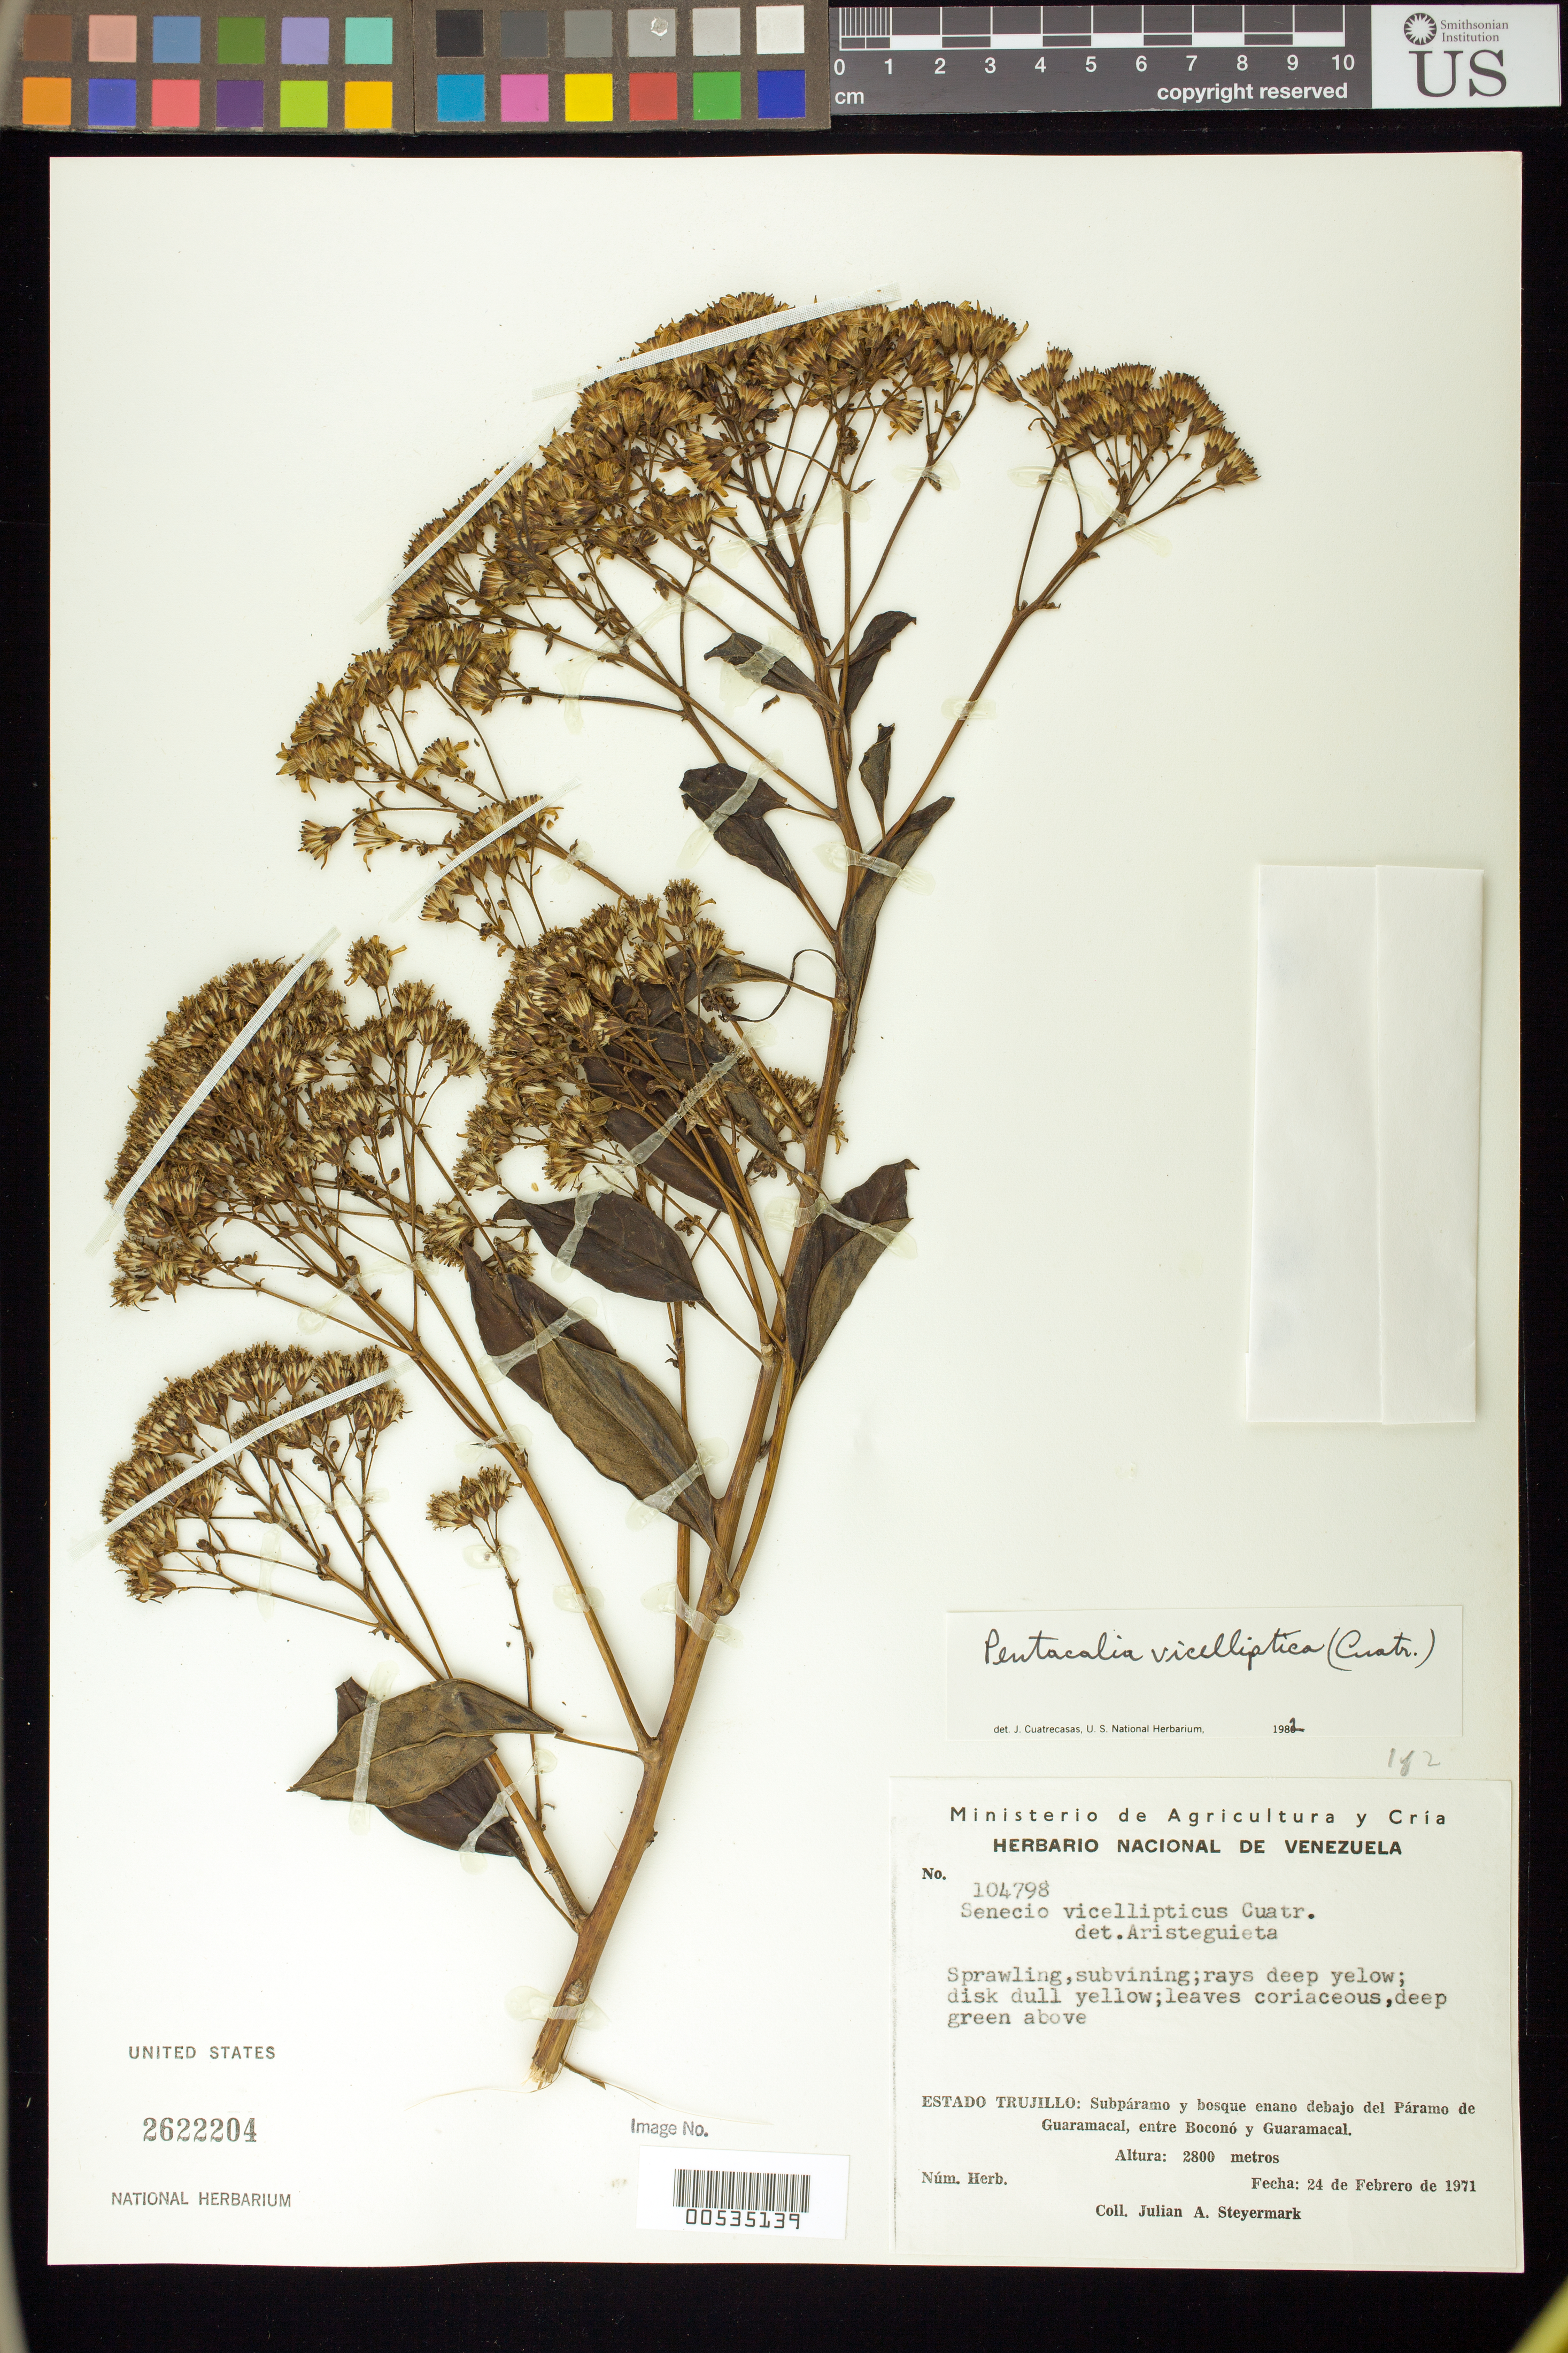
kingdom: Plantae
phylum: Tracheophyta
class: Magnoliopsida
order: Asterales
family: Asteraceae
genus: Pentacalia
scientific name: Pentacalia vicelliptica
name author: (Cuatrec.) Cuatrec.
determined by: Cuatrecasas, J.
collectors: J. Steyermark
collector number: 104798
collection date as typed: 24 Feb 1971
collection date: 1971-02-24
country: Venezuela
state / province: Trujillo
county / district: Boconó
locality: Páramo de Guaramacal, entre Boconó y Guaramacal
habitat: Subpáramo y bosque enano debajo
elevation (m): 2800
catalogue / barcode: US 2622204